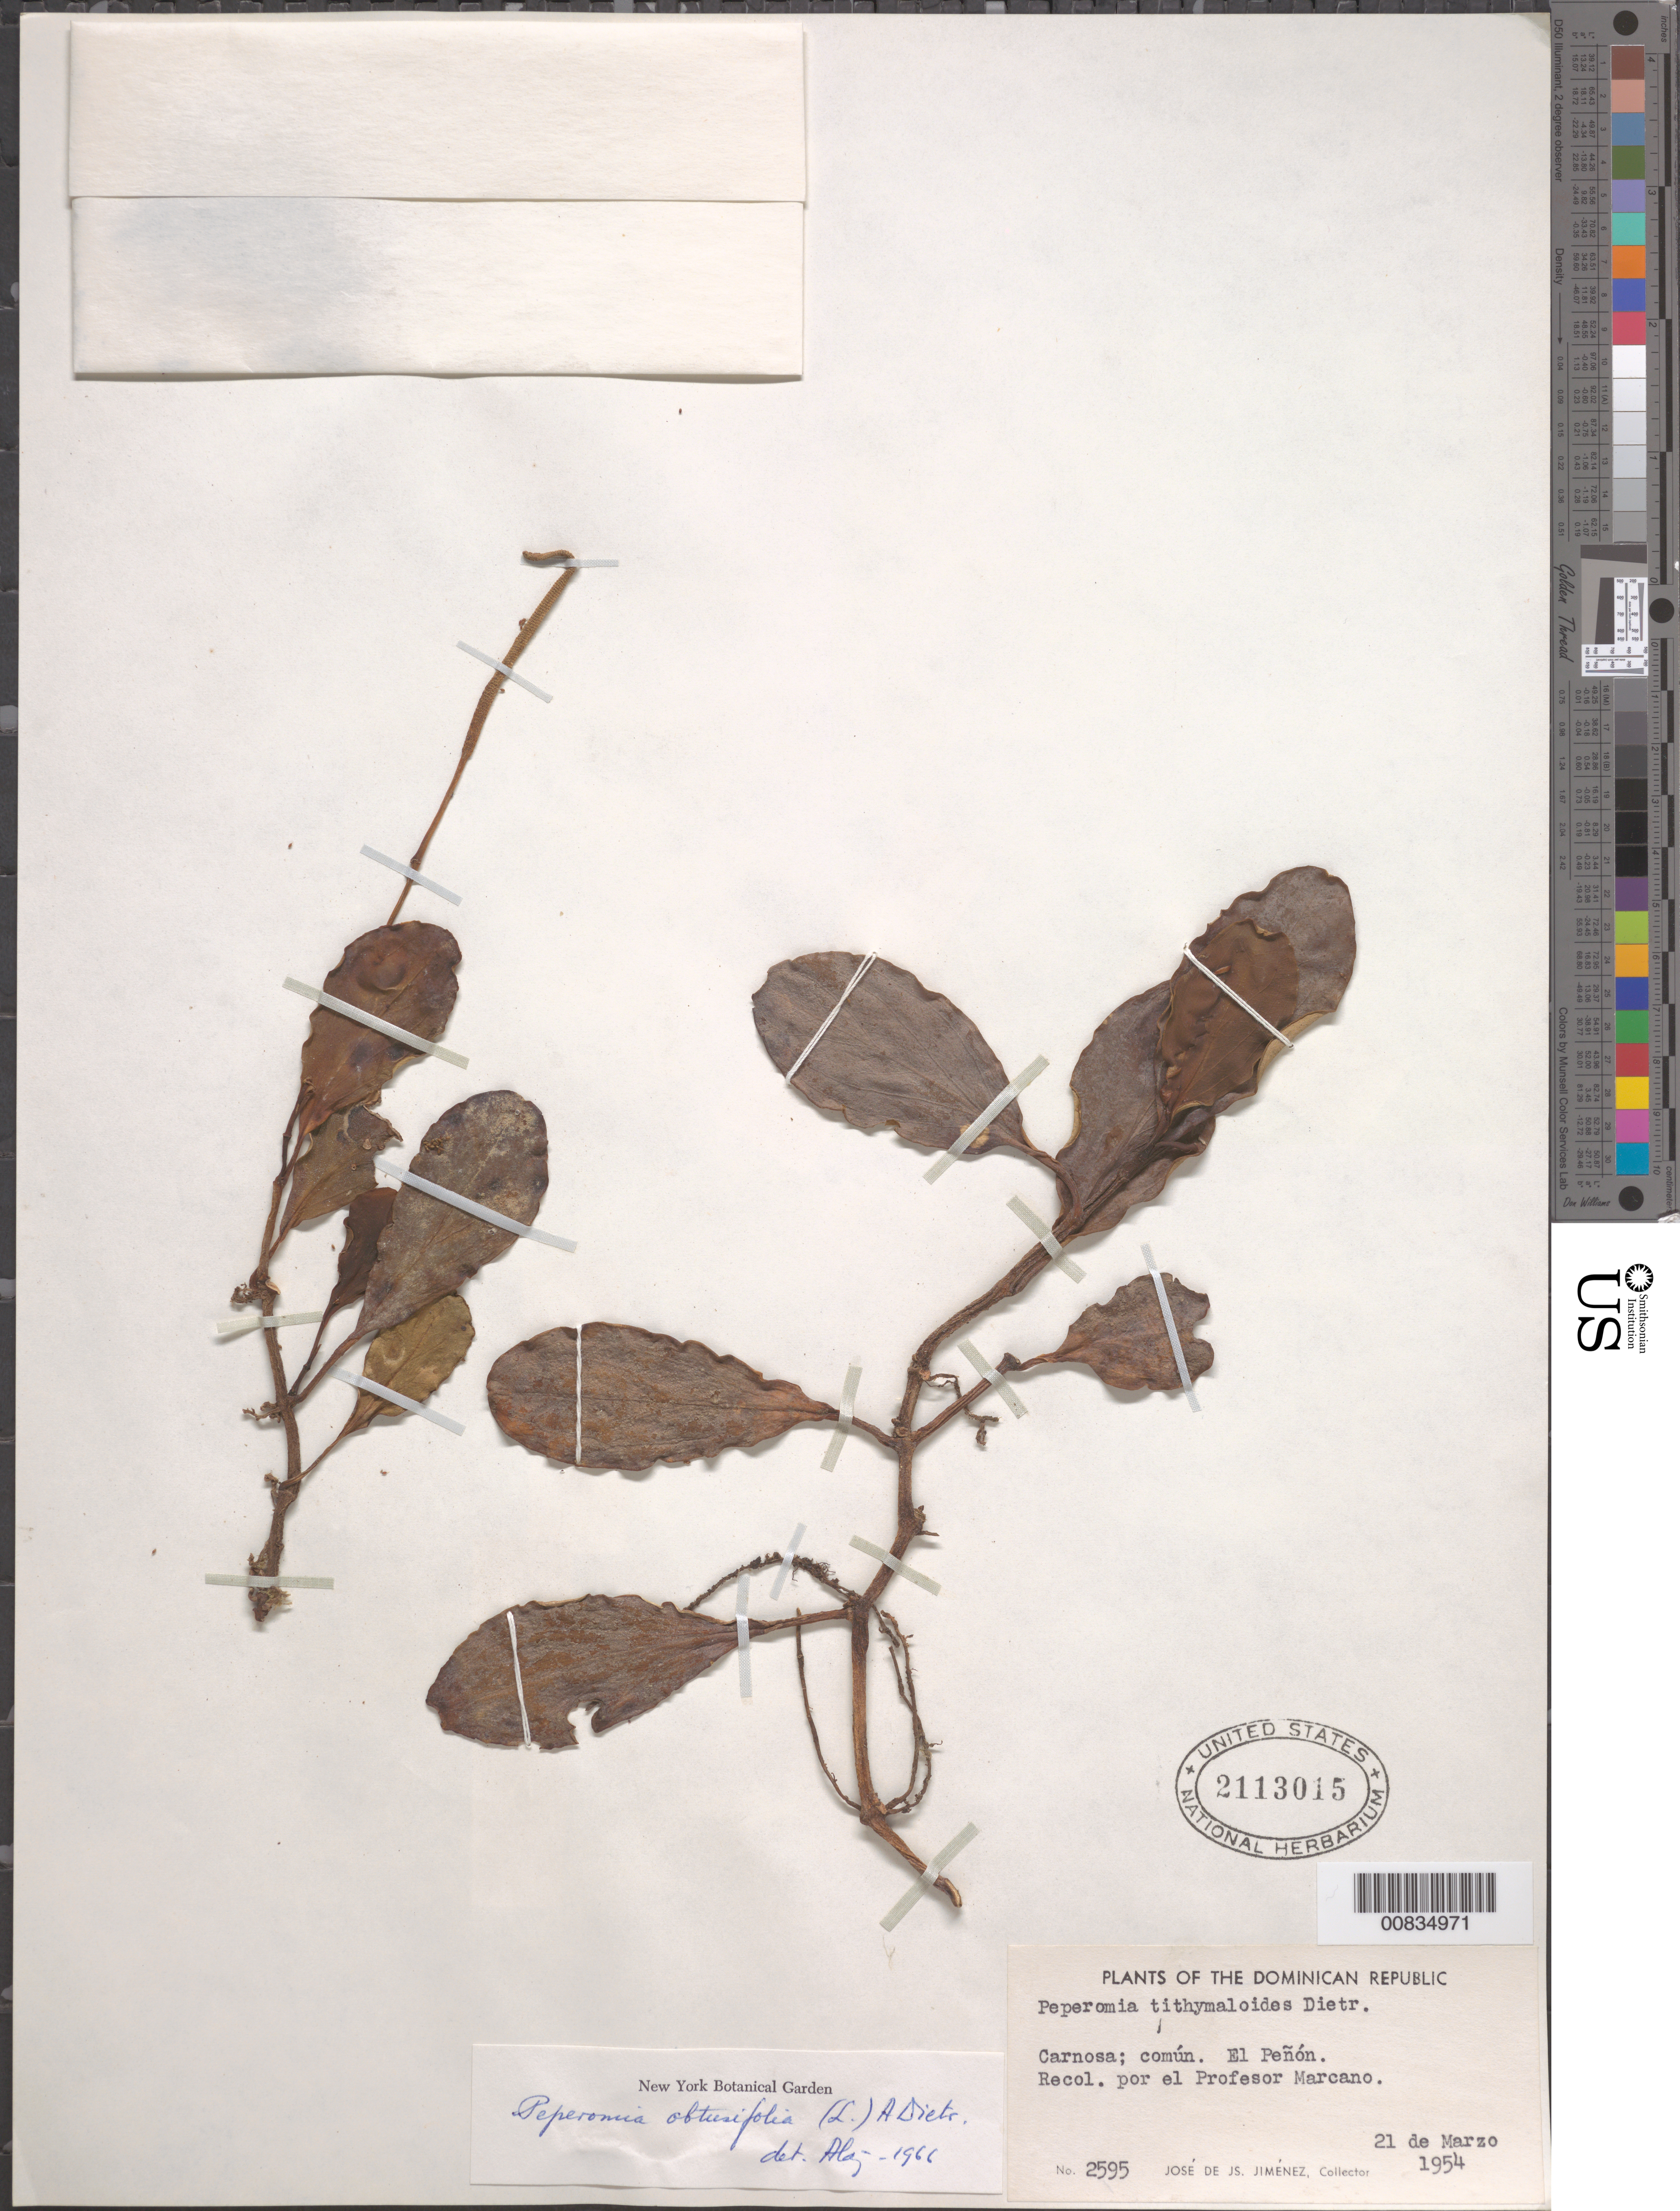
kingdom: Plantae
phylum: Tracheophyta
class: Magnoliopsida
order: Piperales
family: Piperaceae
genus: Peperomia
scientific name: Peperomia obtusifolia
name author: (L.) A. Dietr.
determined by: Liogier, Alain H.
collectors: J. J. Jiménez & E. J. Marcano F.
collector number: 2595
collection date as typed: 21 Mar 1954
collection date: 1954-03-21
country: Dominican Republic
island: Hispaniola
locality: El Peñon.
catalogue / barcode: US 2113015